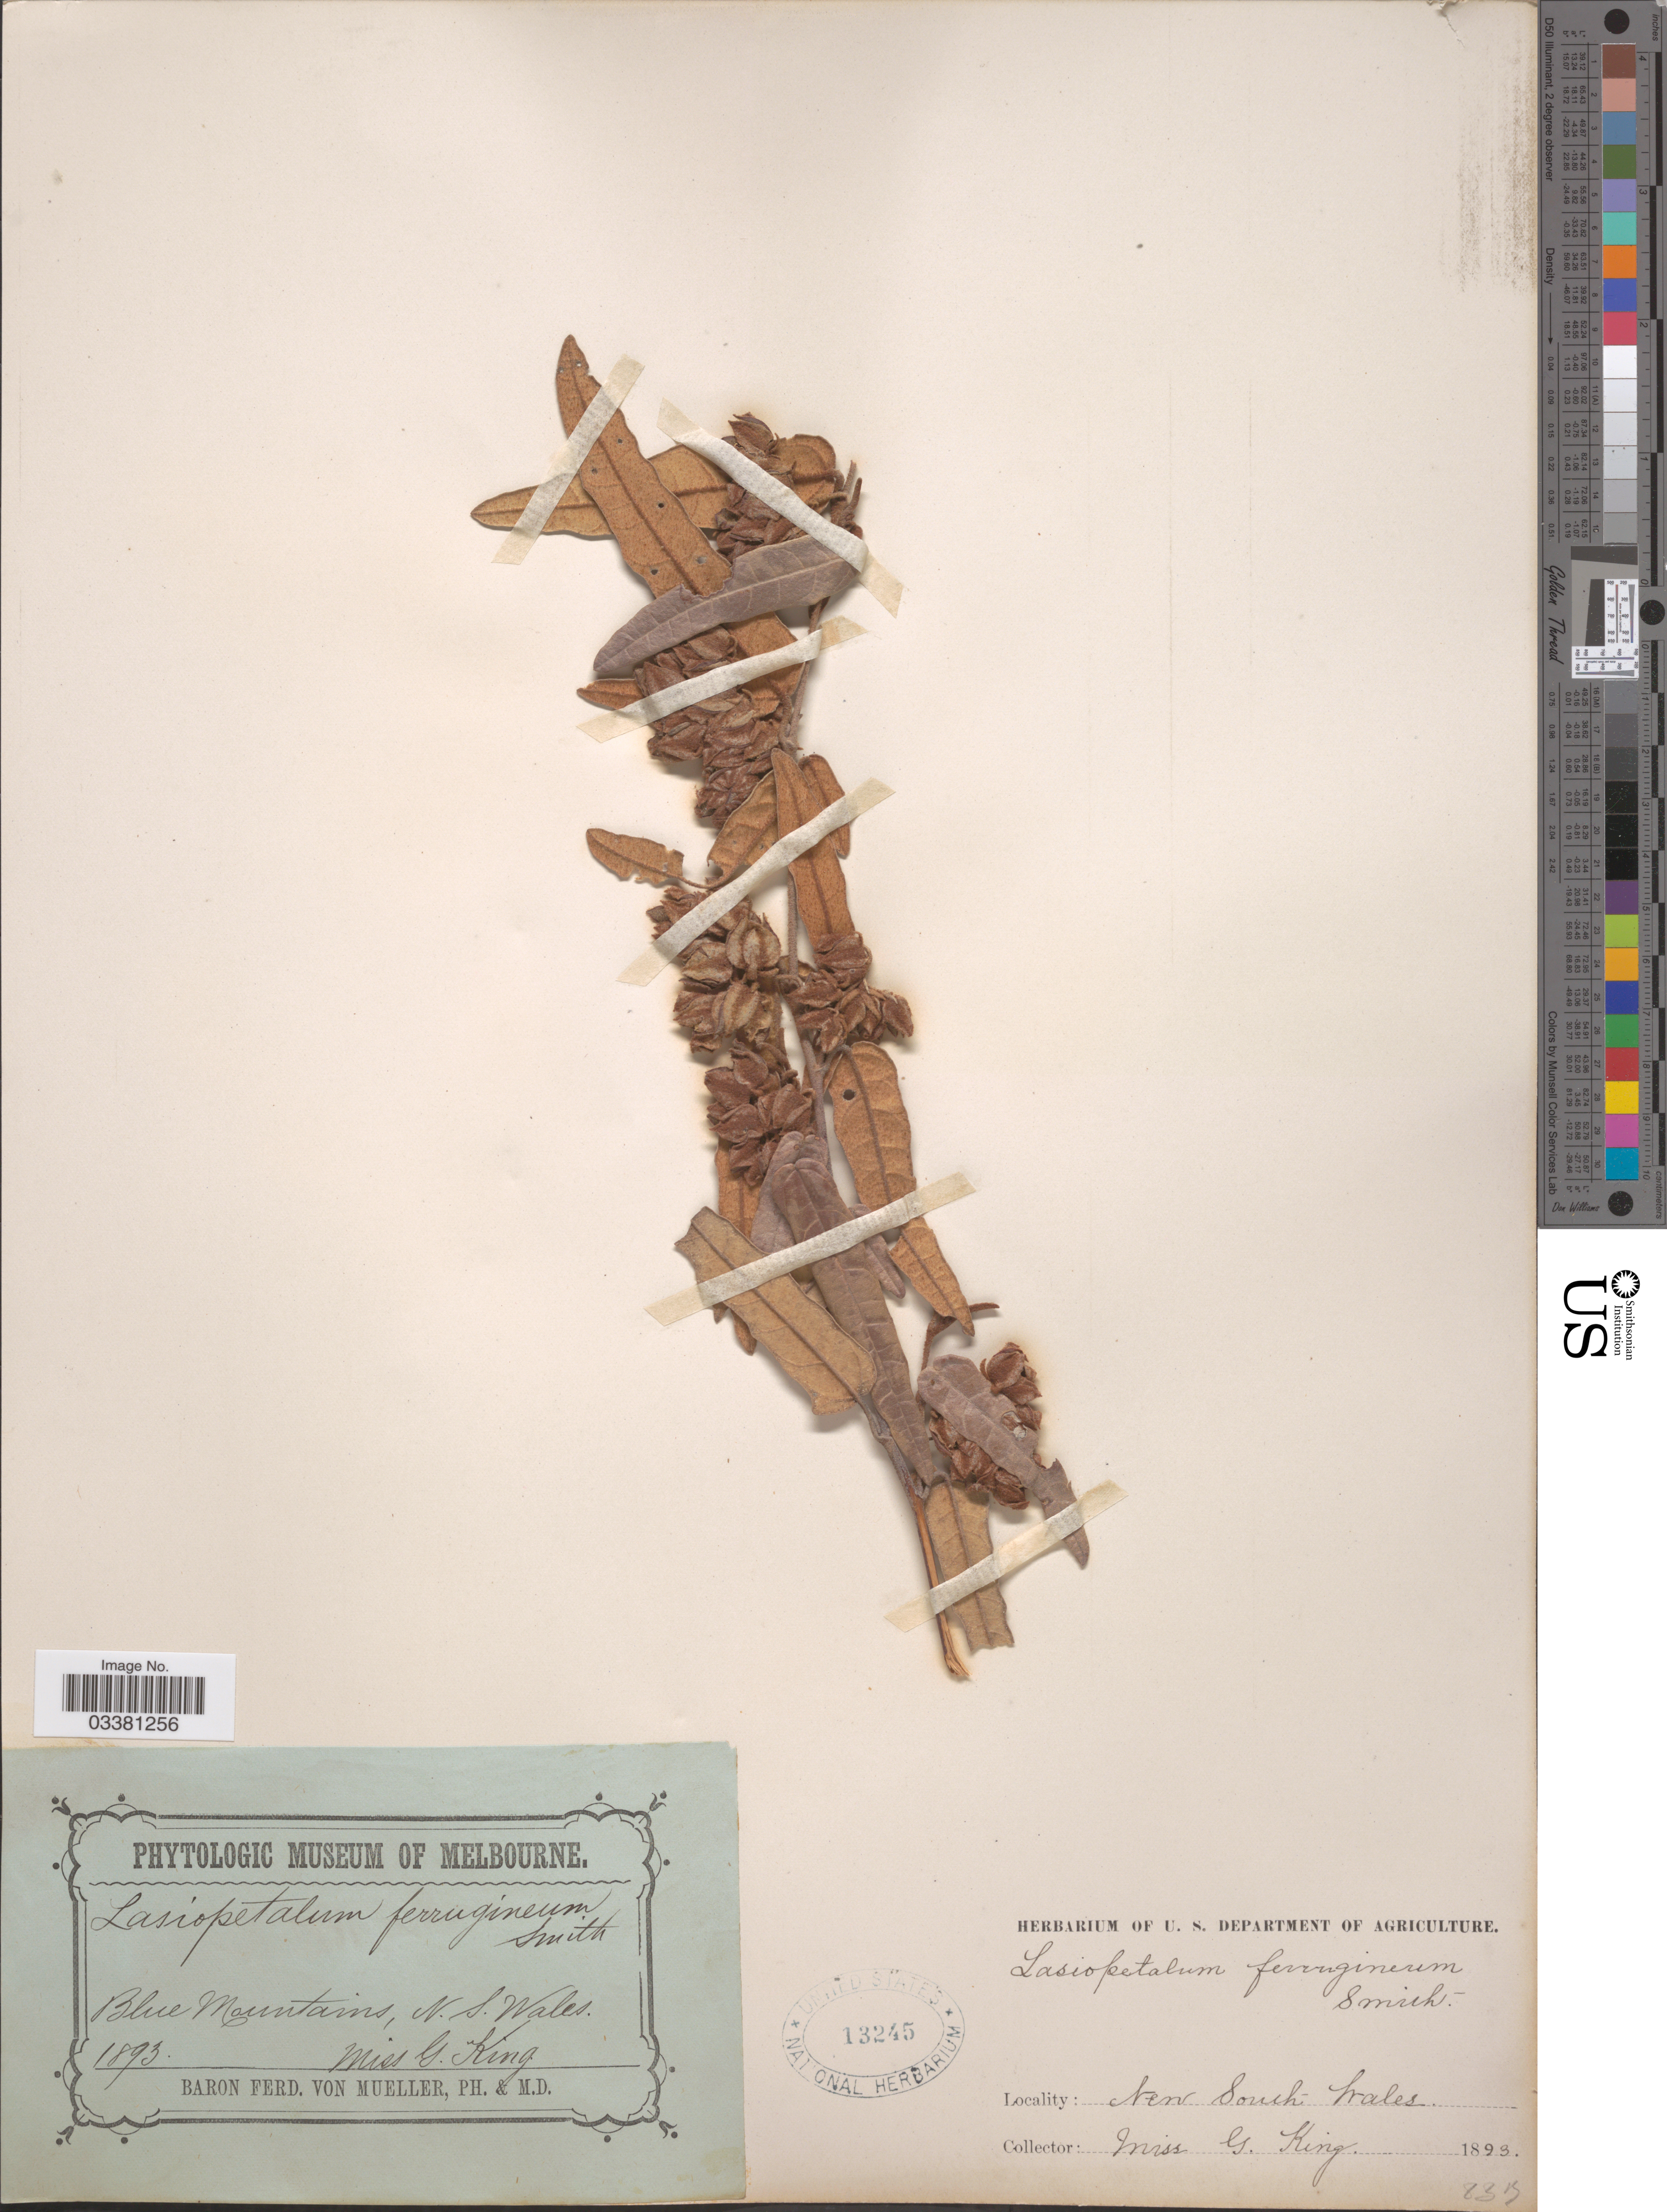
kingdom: Plantae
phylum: Tracheophyta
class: Magnoliopsida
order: Malvales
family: Malvaceae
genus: Lasiopetalum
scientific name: Lasiopetalum ferrugineum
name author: Sm. ex Andrews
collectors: G. King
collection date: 1893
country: Australia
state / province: New South Wales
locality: Blue Mountains.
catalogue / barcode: US 13245